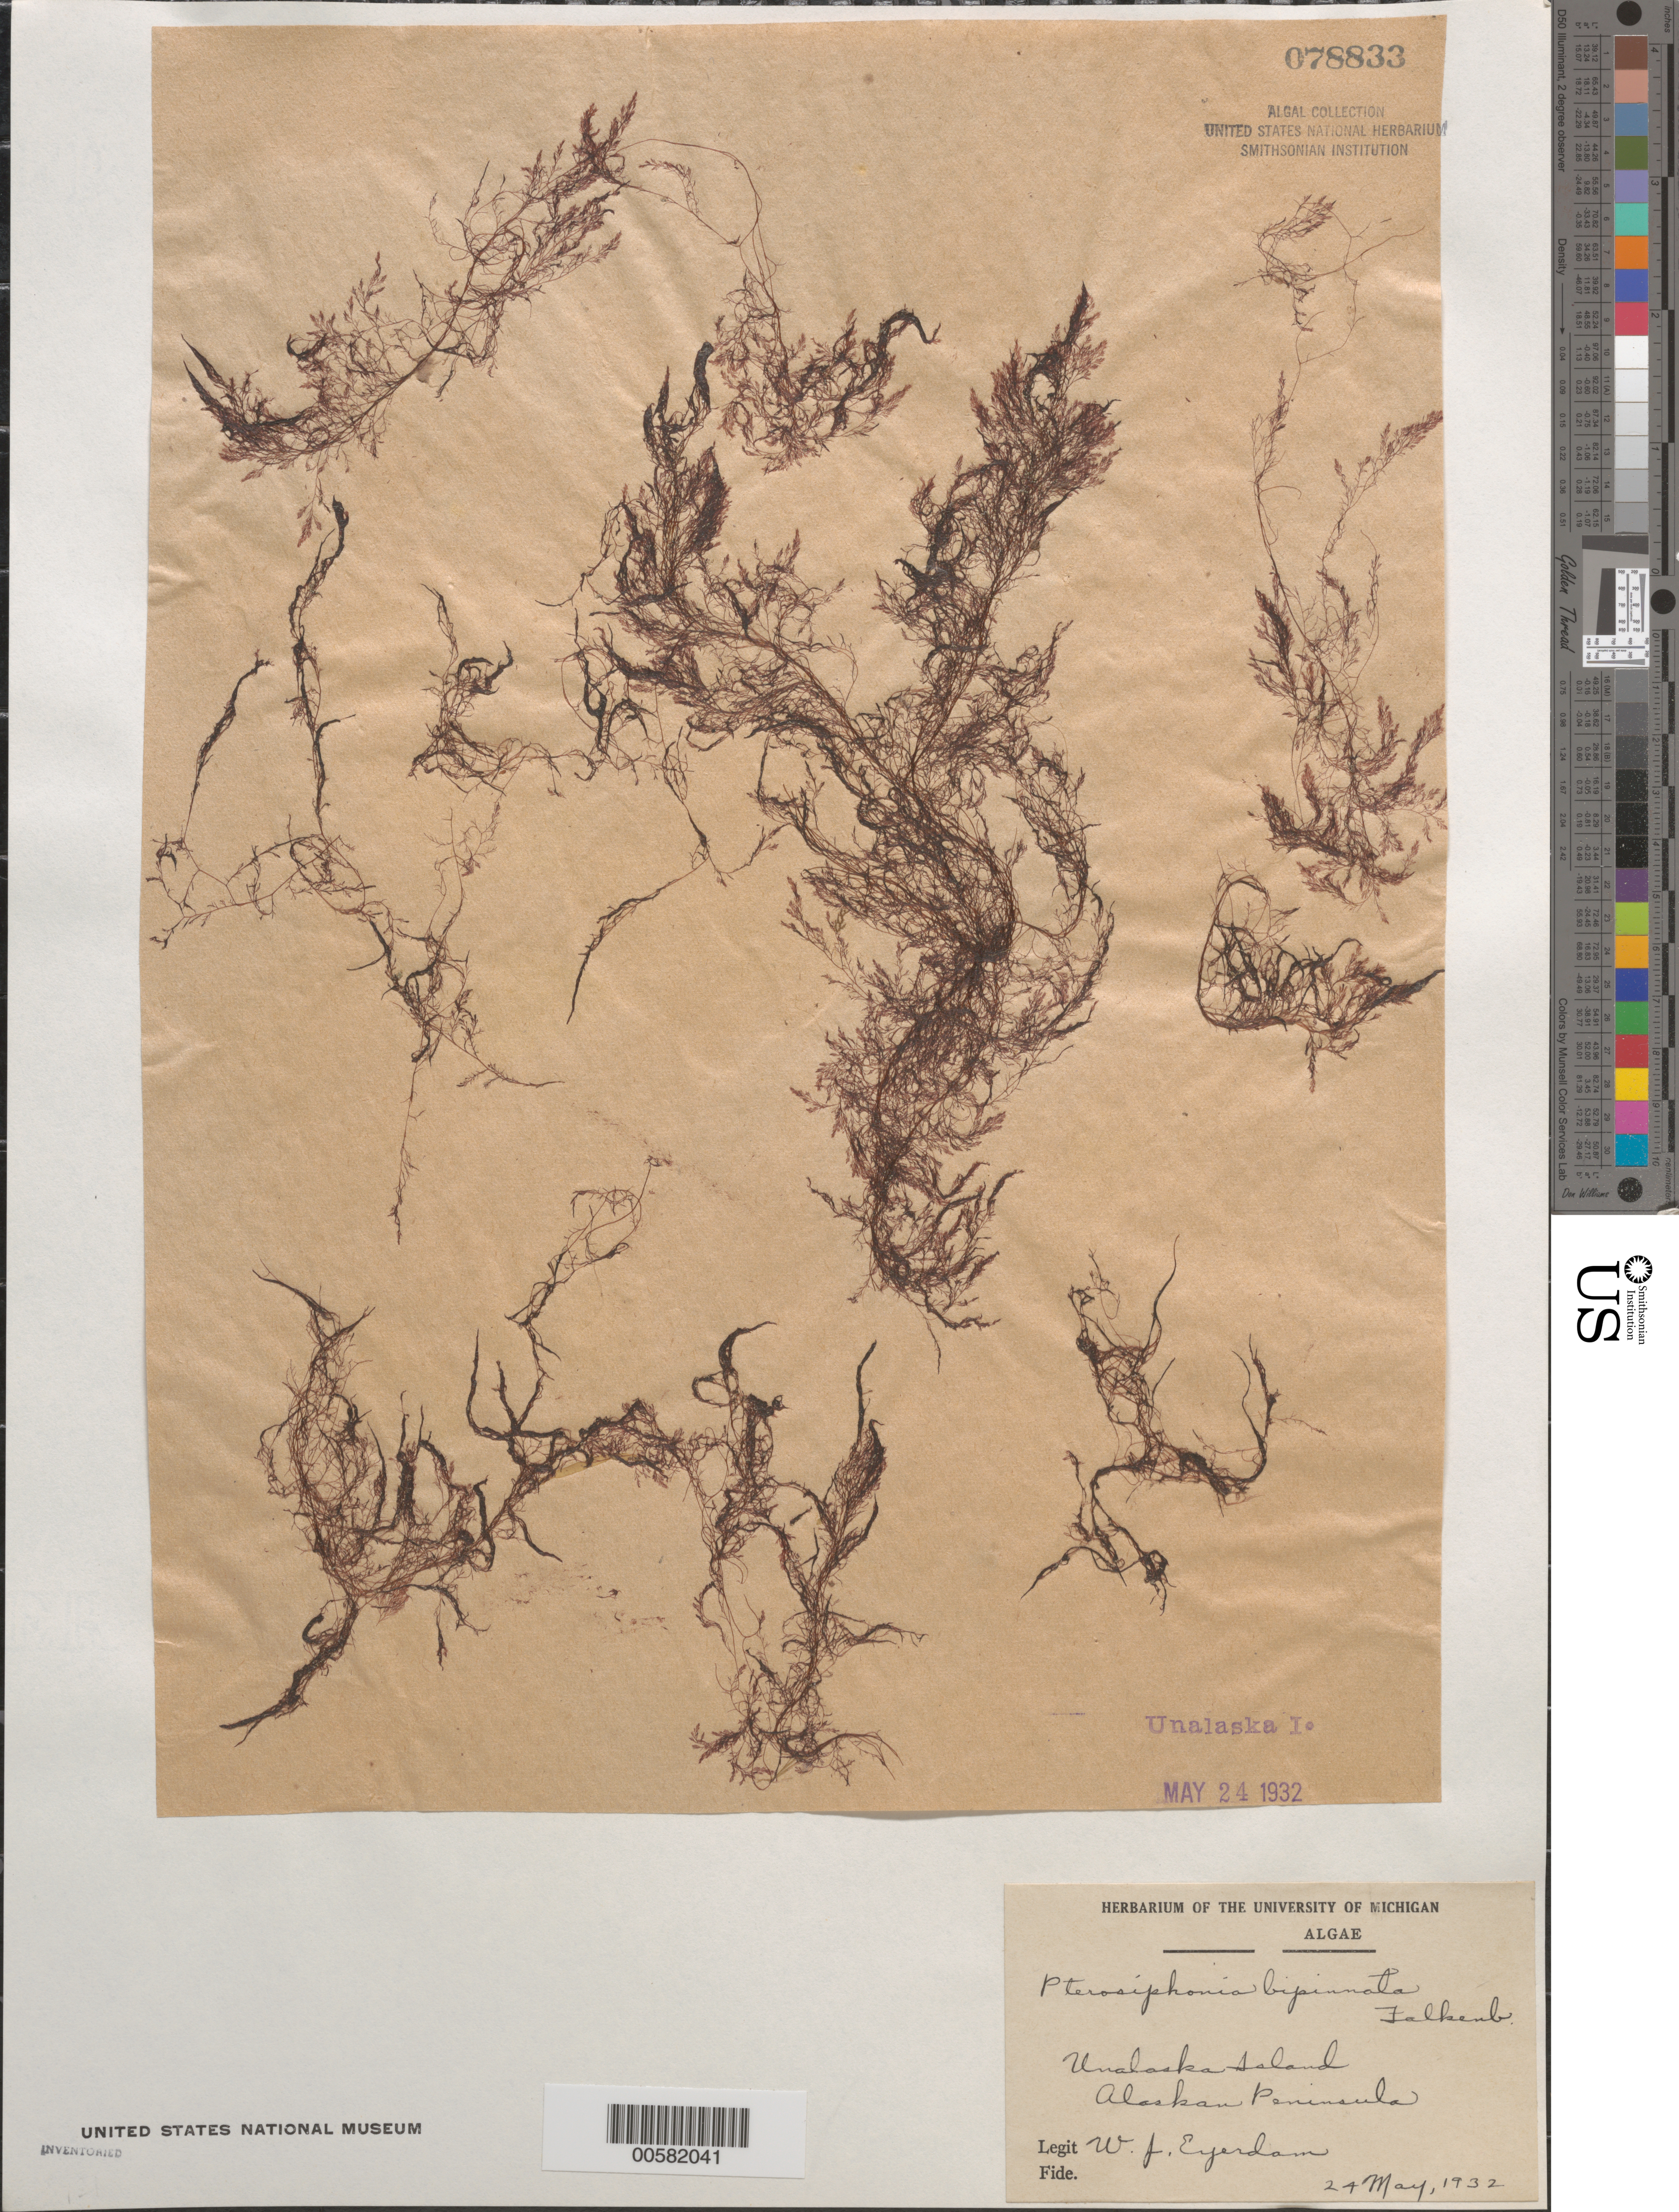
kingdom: Plantae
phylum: Rhodophyta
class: Florideophyceae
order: Ceramiales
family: Rhodomelaceae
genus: Savoiea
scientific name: Savoiea bipinnata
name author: (Postels & Rupr.) M.J. Wynne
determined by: Algae name updating Project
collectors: W. J. Eyerdam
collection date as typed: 24 May 1932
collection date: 1932-05-24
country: United States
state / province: Alaska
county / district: Aleutian Islands Division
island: Unalaska Island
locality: Alaska Peninsula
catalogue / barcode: US 78833